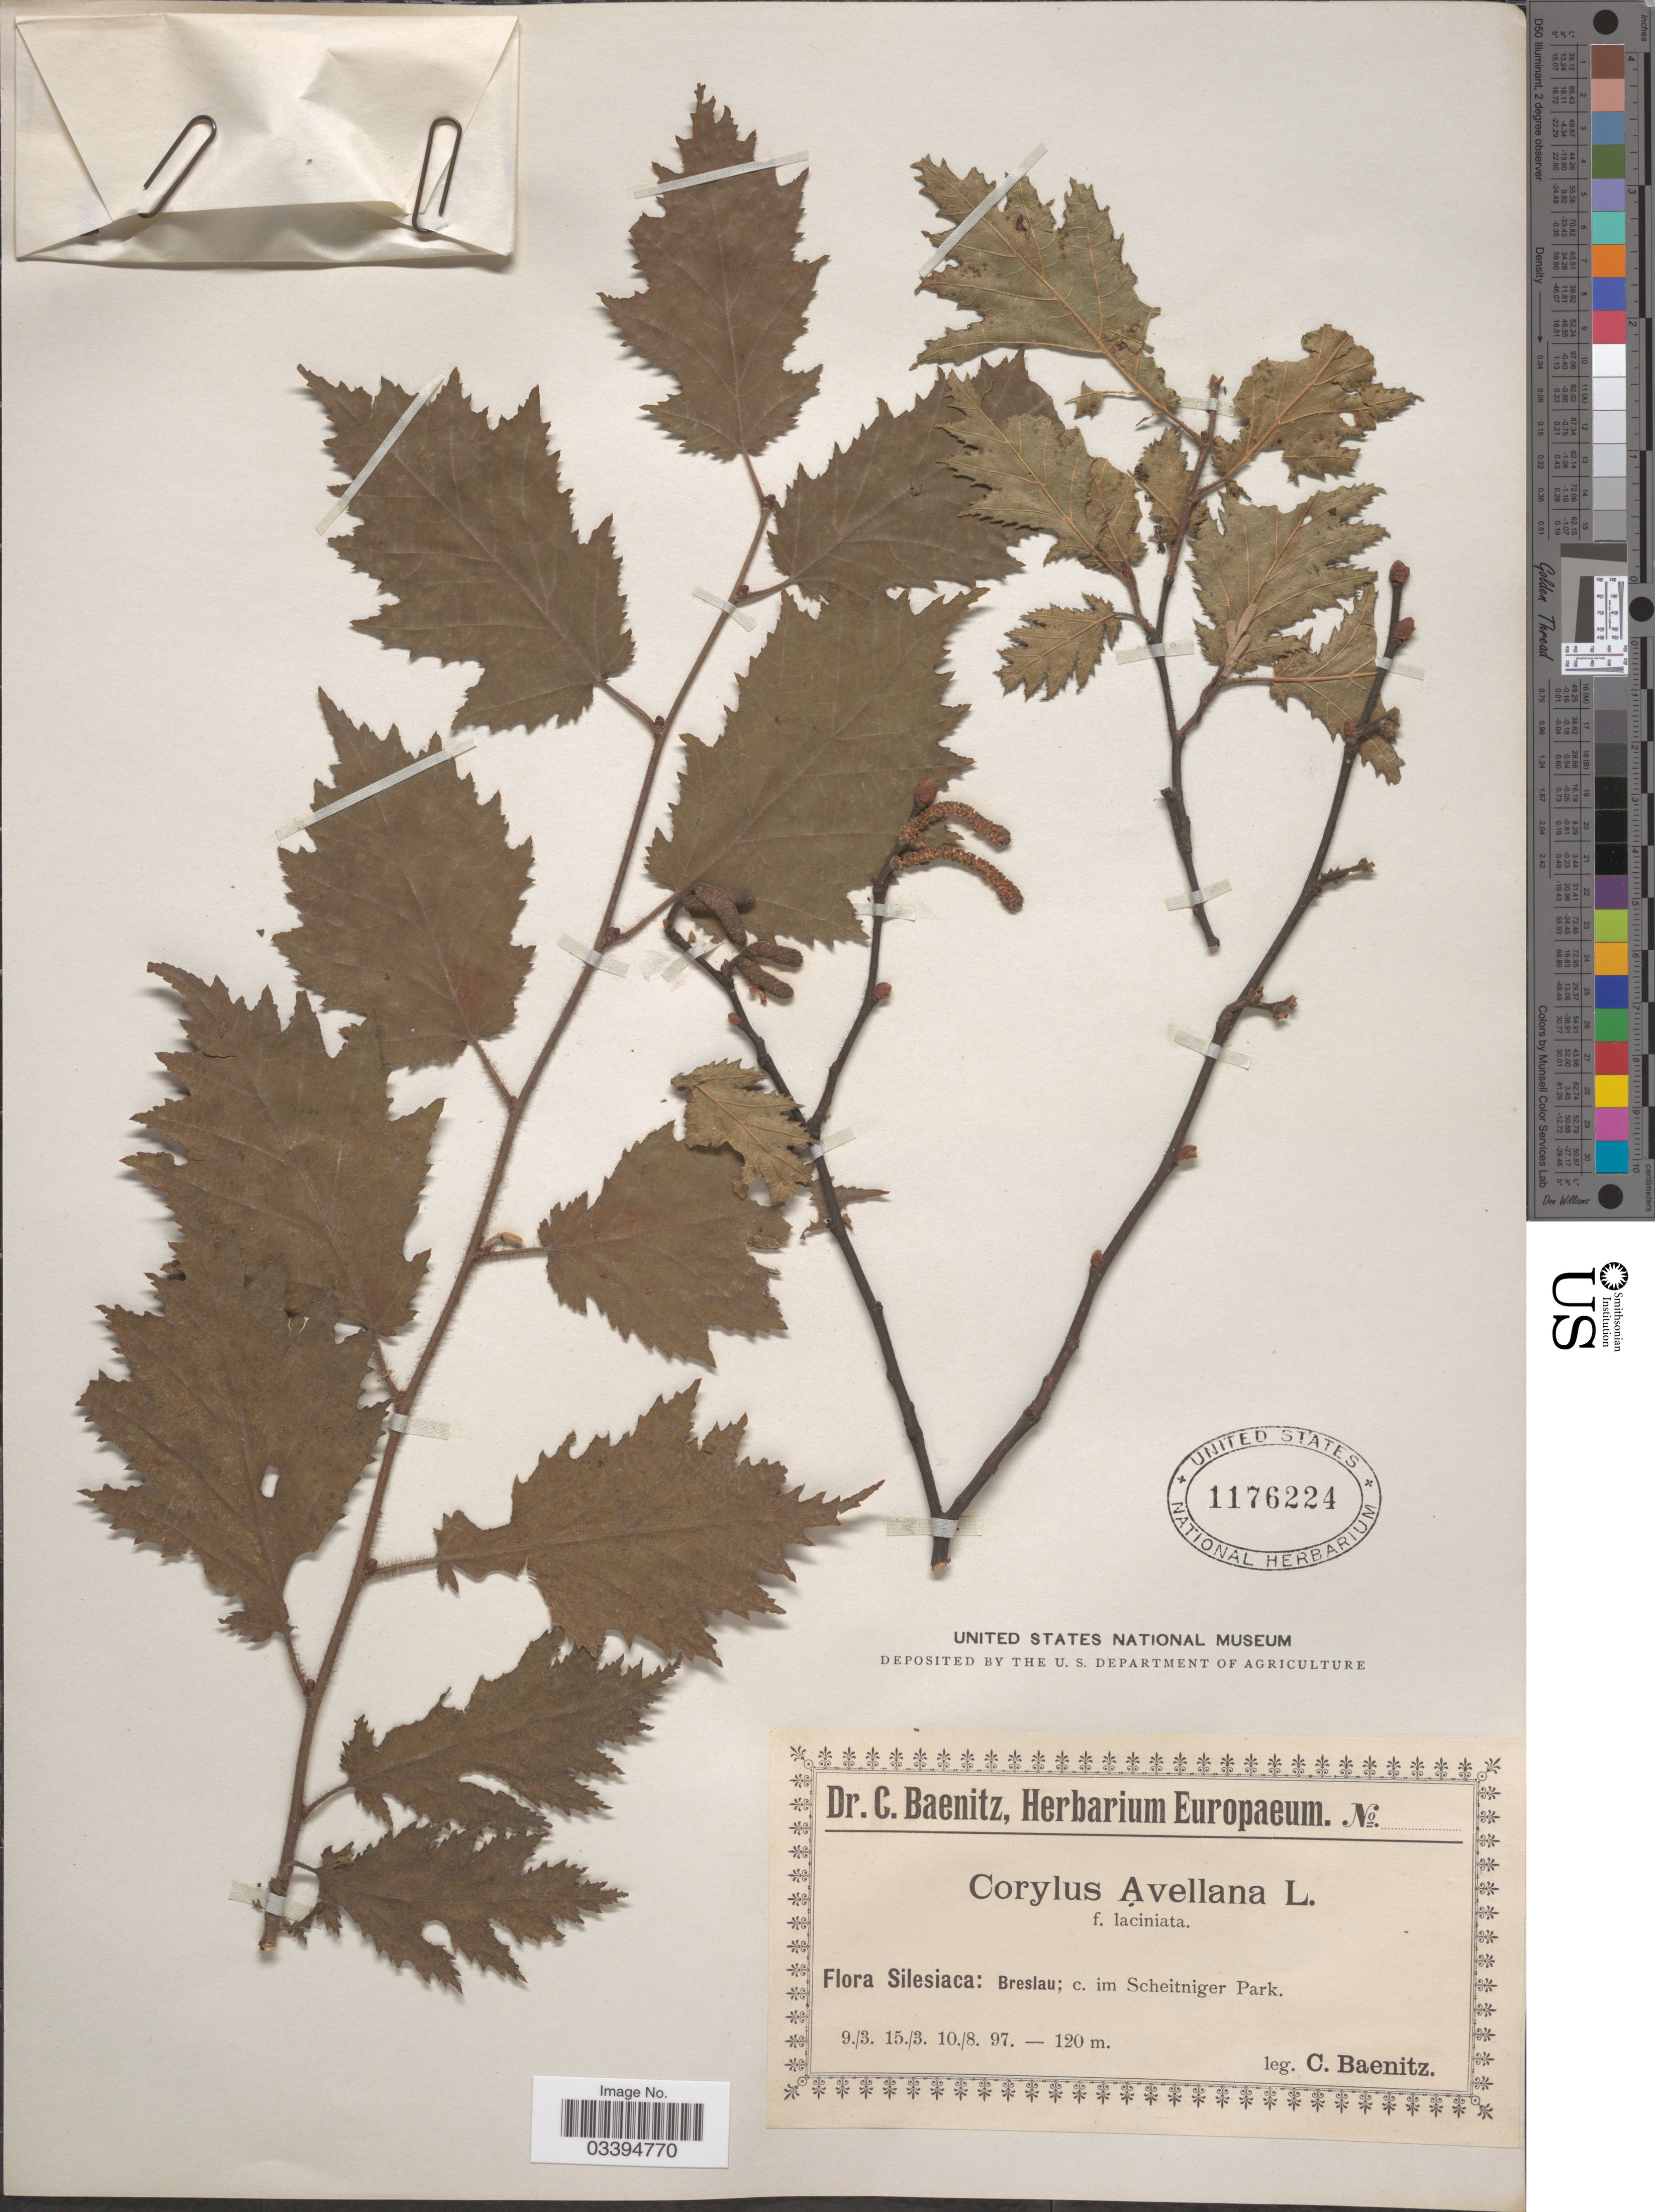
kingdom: Plantae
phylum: Tracheophyta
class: Magnoliopsida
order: Fagales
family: Betulaceae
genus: Corylus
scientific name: Corylus avellana f. laciniata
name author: Petz. & G. Kirchn.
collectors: C. G. Baenitz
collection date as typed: Transcribed d/m/y: 9/3/97 to 10/8/97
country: Poland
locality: Silesiaca: Breslau; c. im Scheitniger Park.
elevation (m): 120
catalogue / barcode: US 1176224